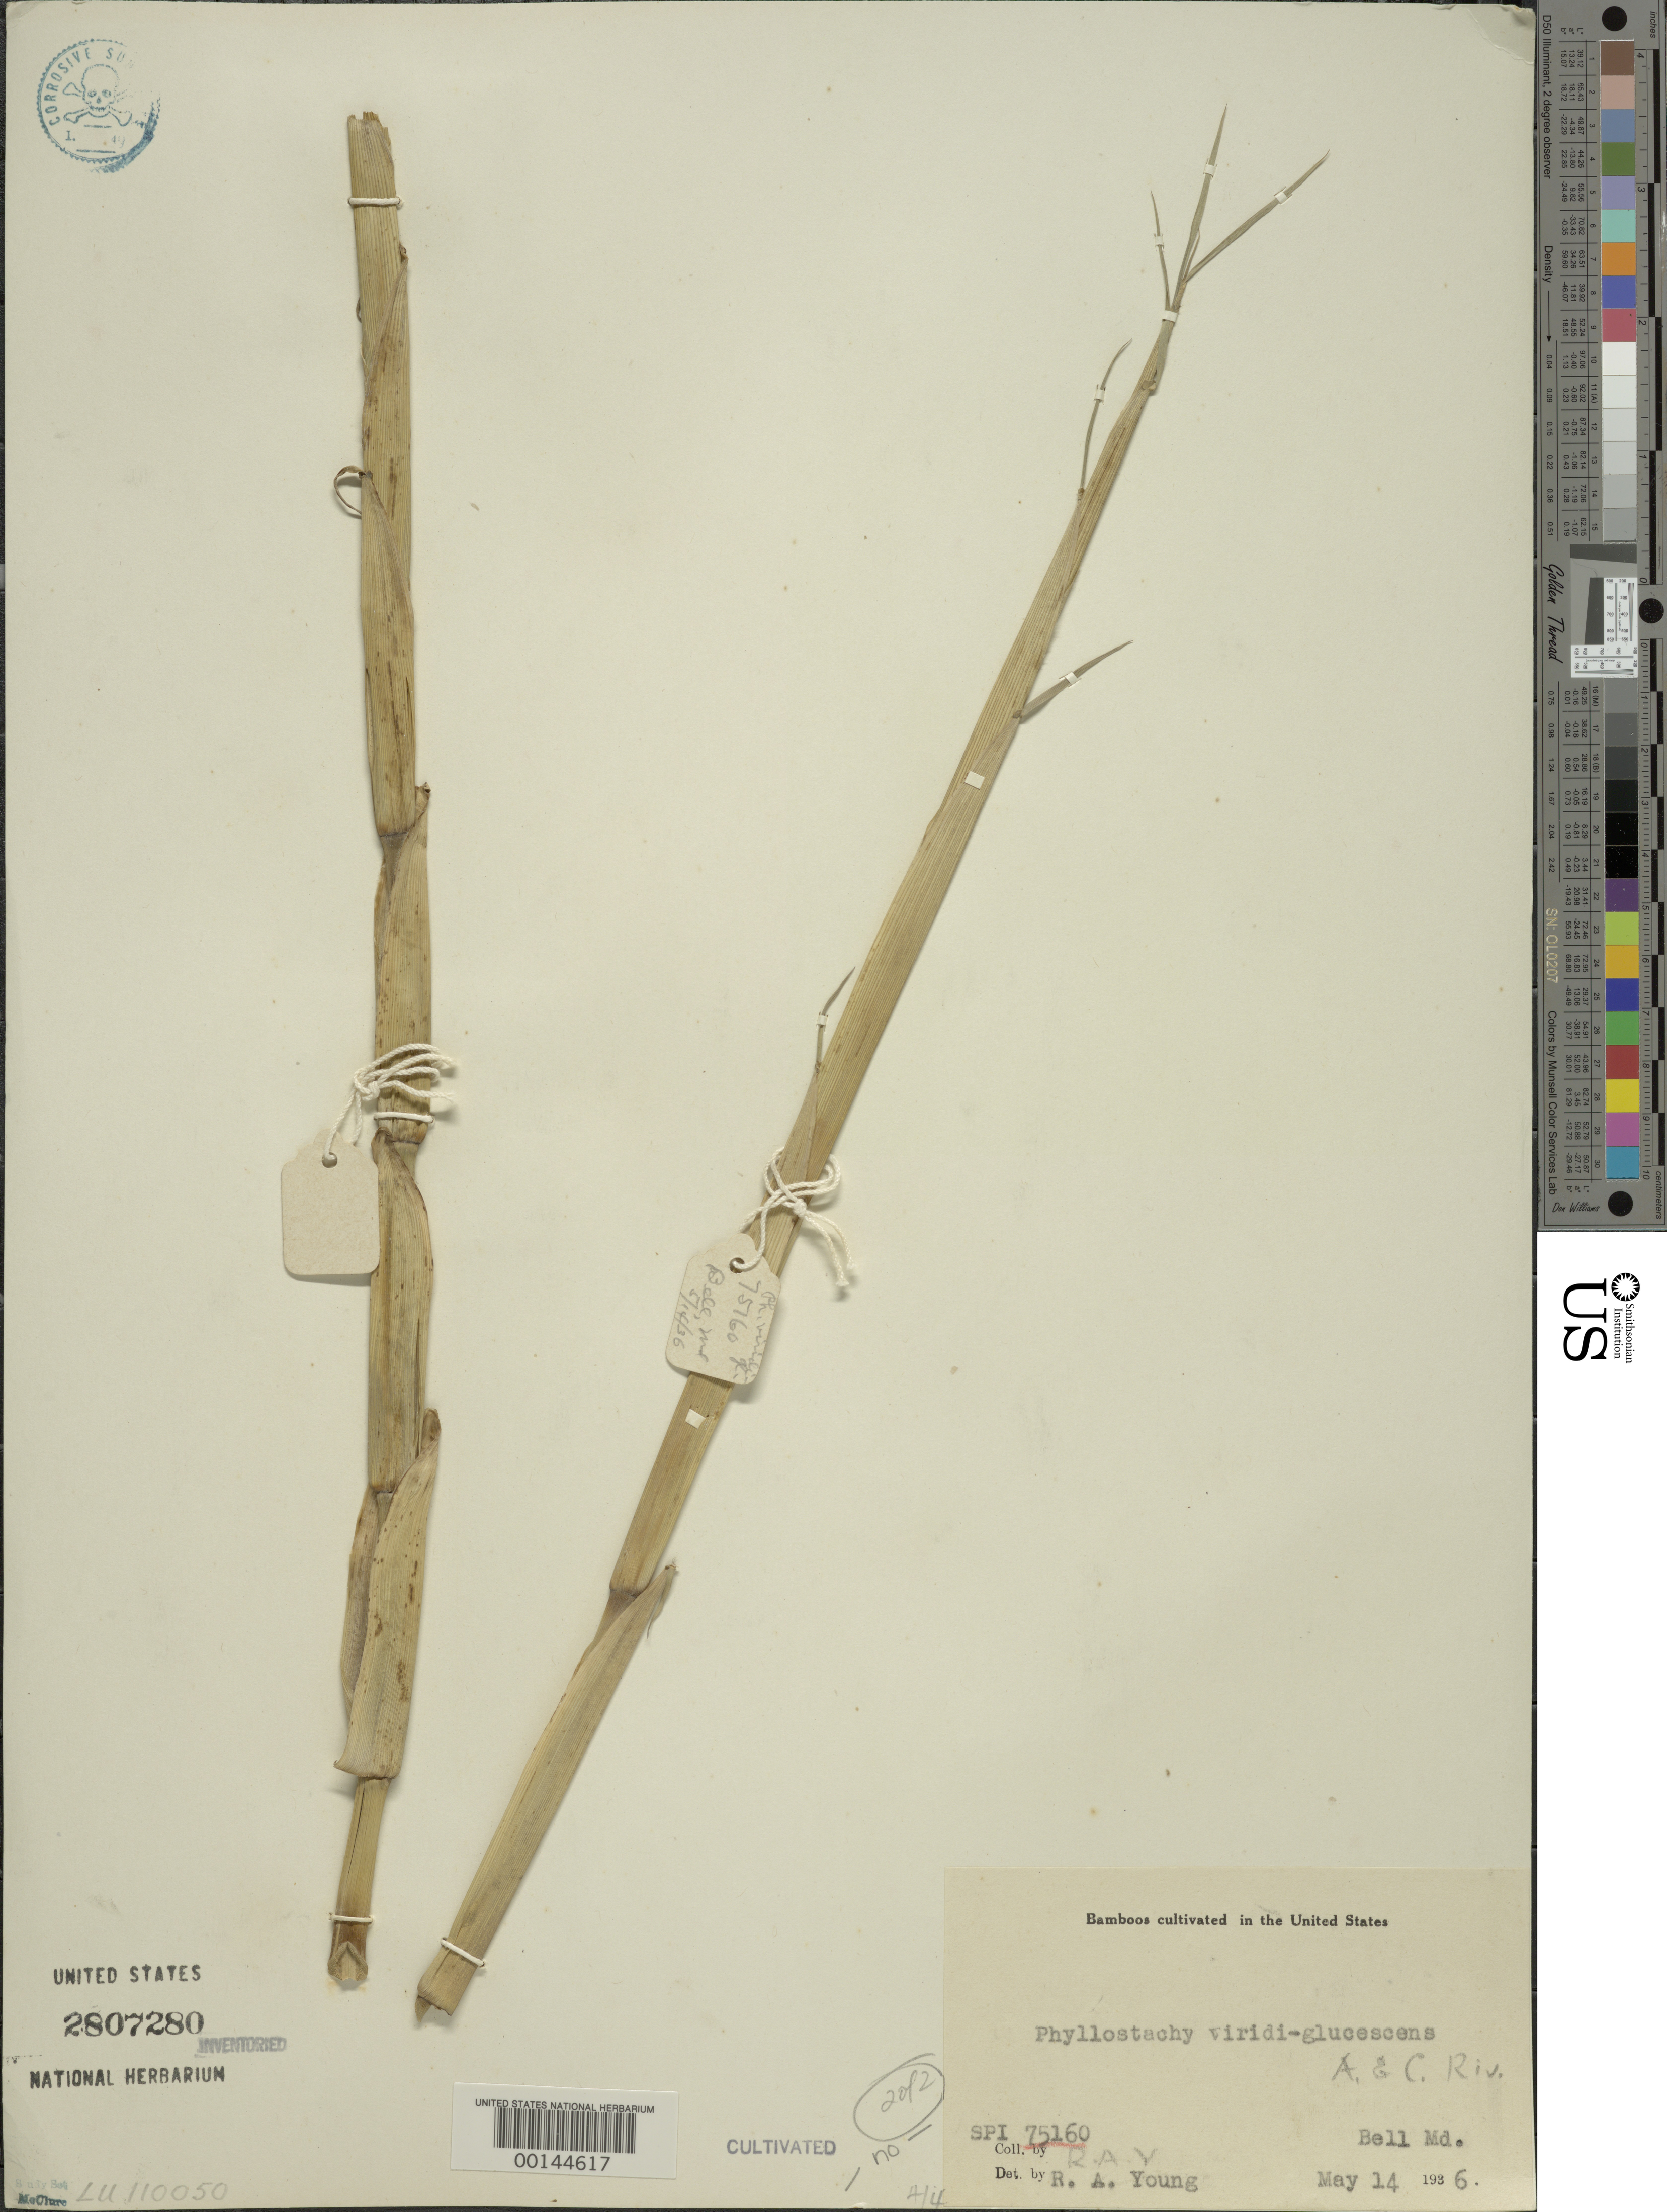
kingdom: Plantae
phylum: Tracheophyta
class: Liliopsida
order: Poales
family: Poaceae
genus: Phyllostachys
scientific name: Phyllostachys viridiglaucescens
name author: Rivière & C. Rivière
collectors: R. A. Young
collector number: SPI 75160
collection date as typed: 14 May 1936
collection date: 1936-05-14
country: United States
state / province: Maryland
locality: Bell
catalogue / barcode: US 2807280